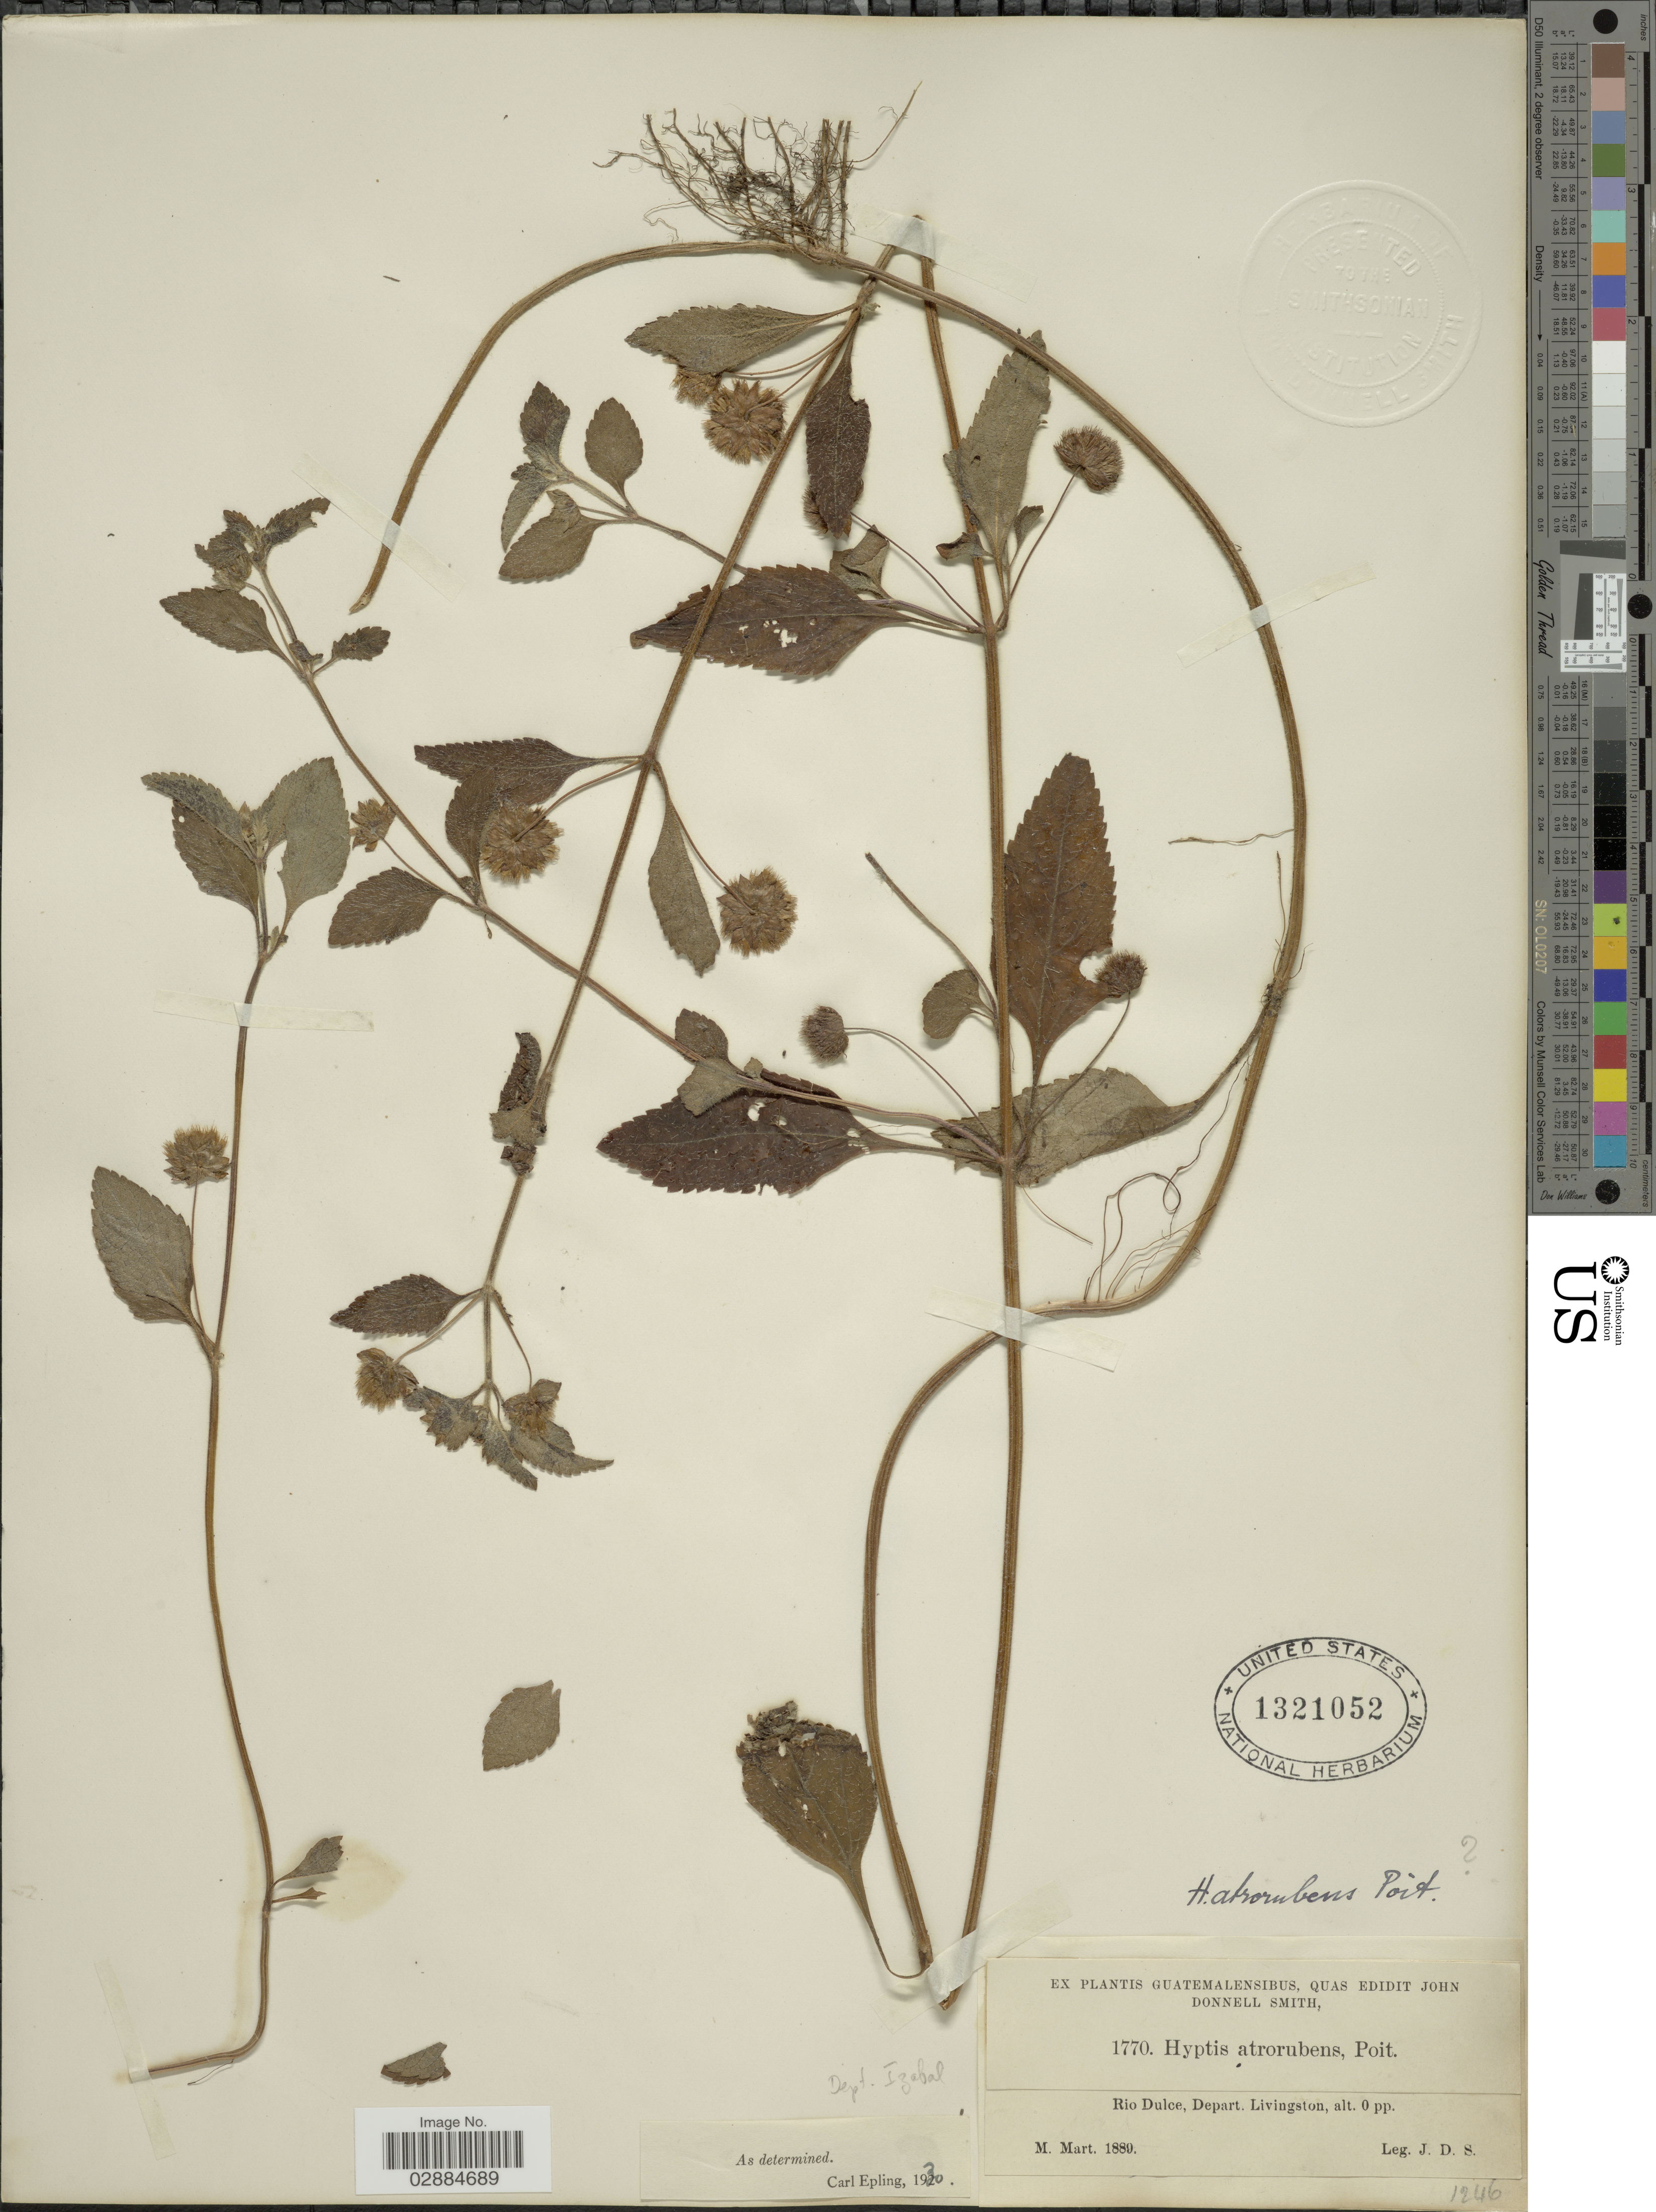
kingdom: Plantae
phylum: Tracheophyta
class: Magnoliopsida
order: Lamiales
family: Lamiaceae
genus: Hyptis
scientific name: Hyptis atrorubens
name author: Poit.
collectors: J. Donnell Smith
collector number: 1770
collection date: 1889-03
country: Guatemala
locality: Rio Dolce, Depart. Livingstone.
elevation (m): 0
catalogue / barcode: US 1321052